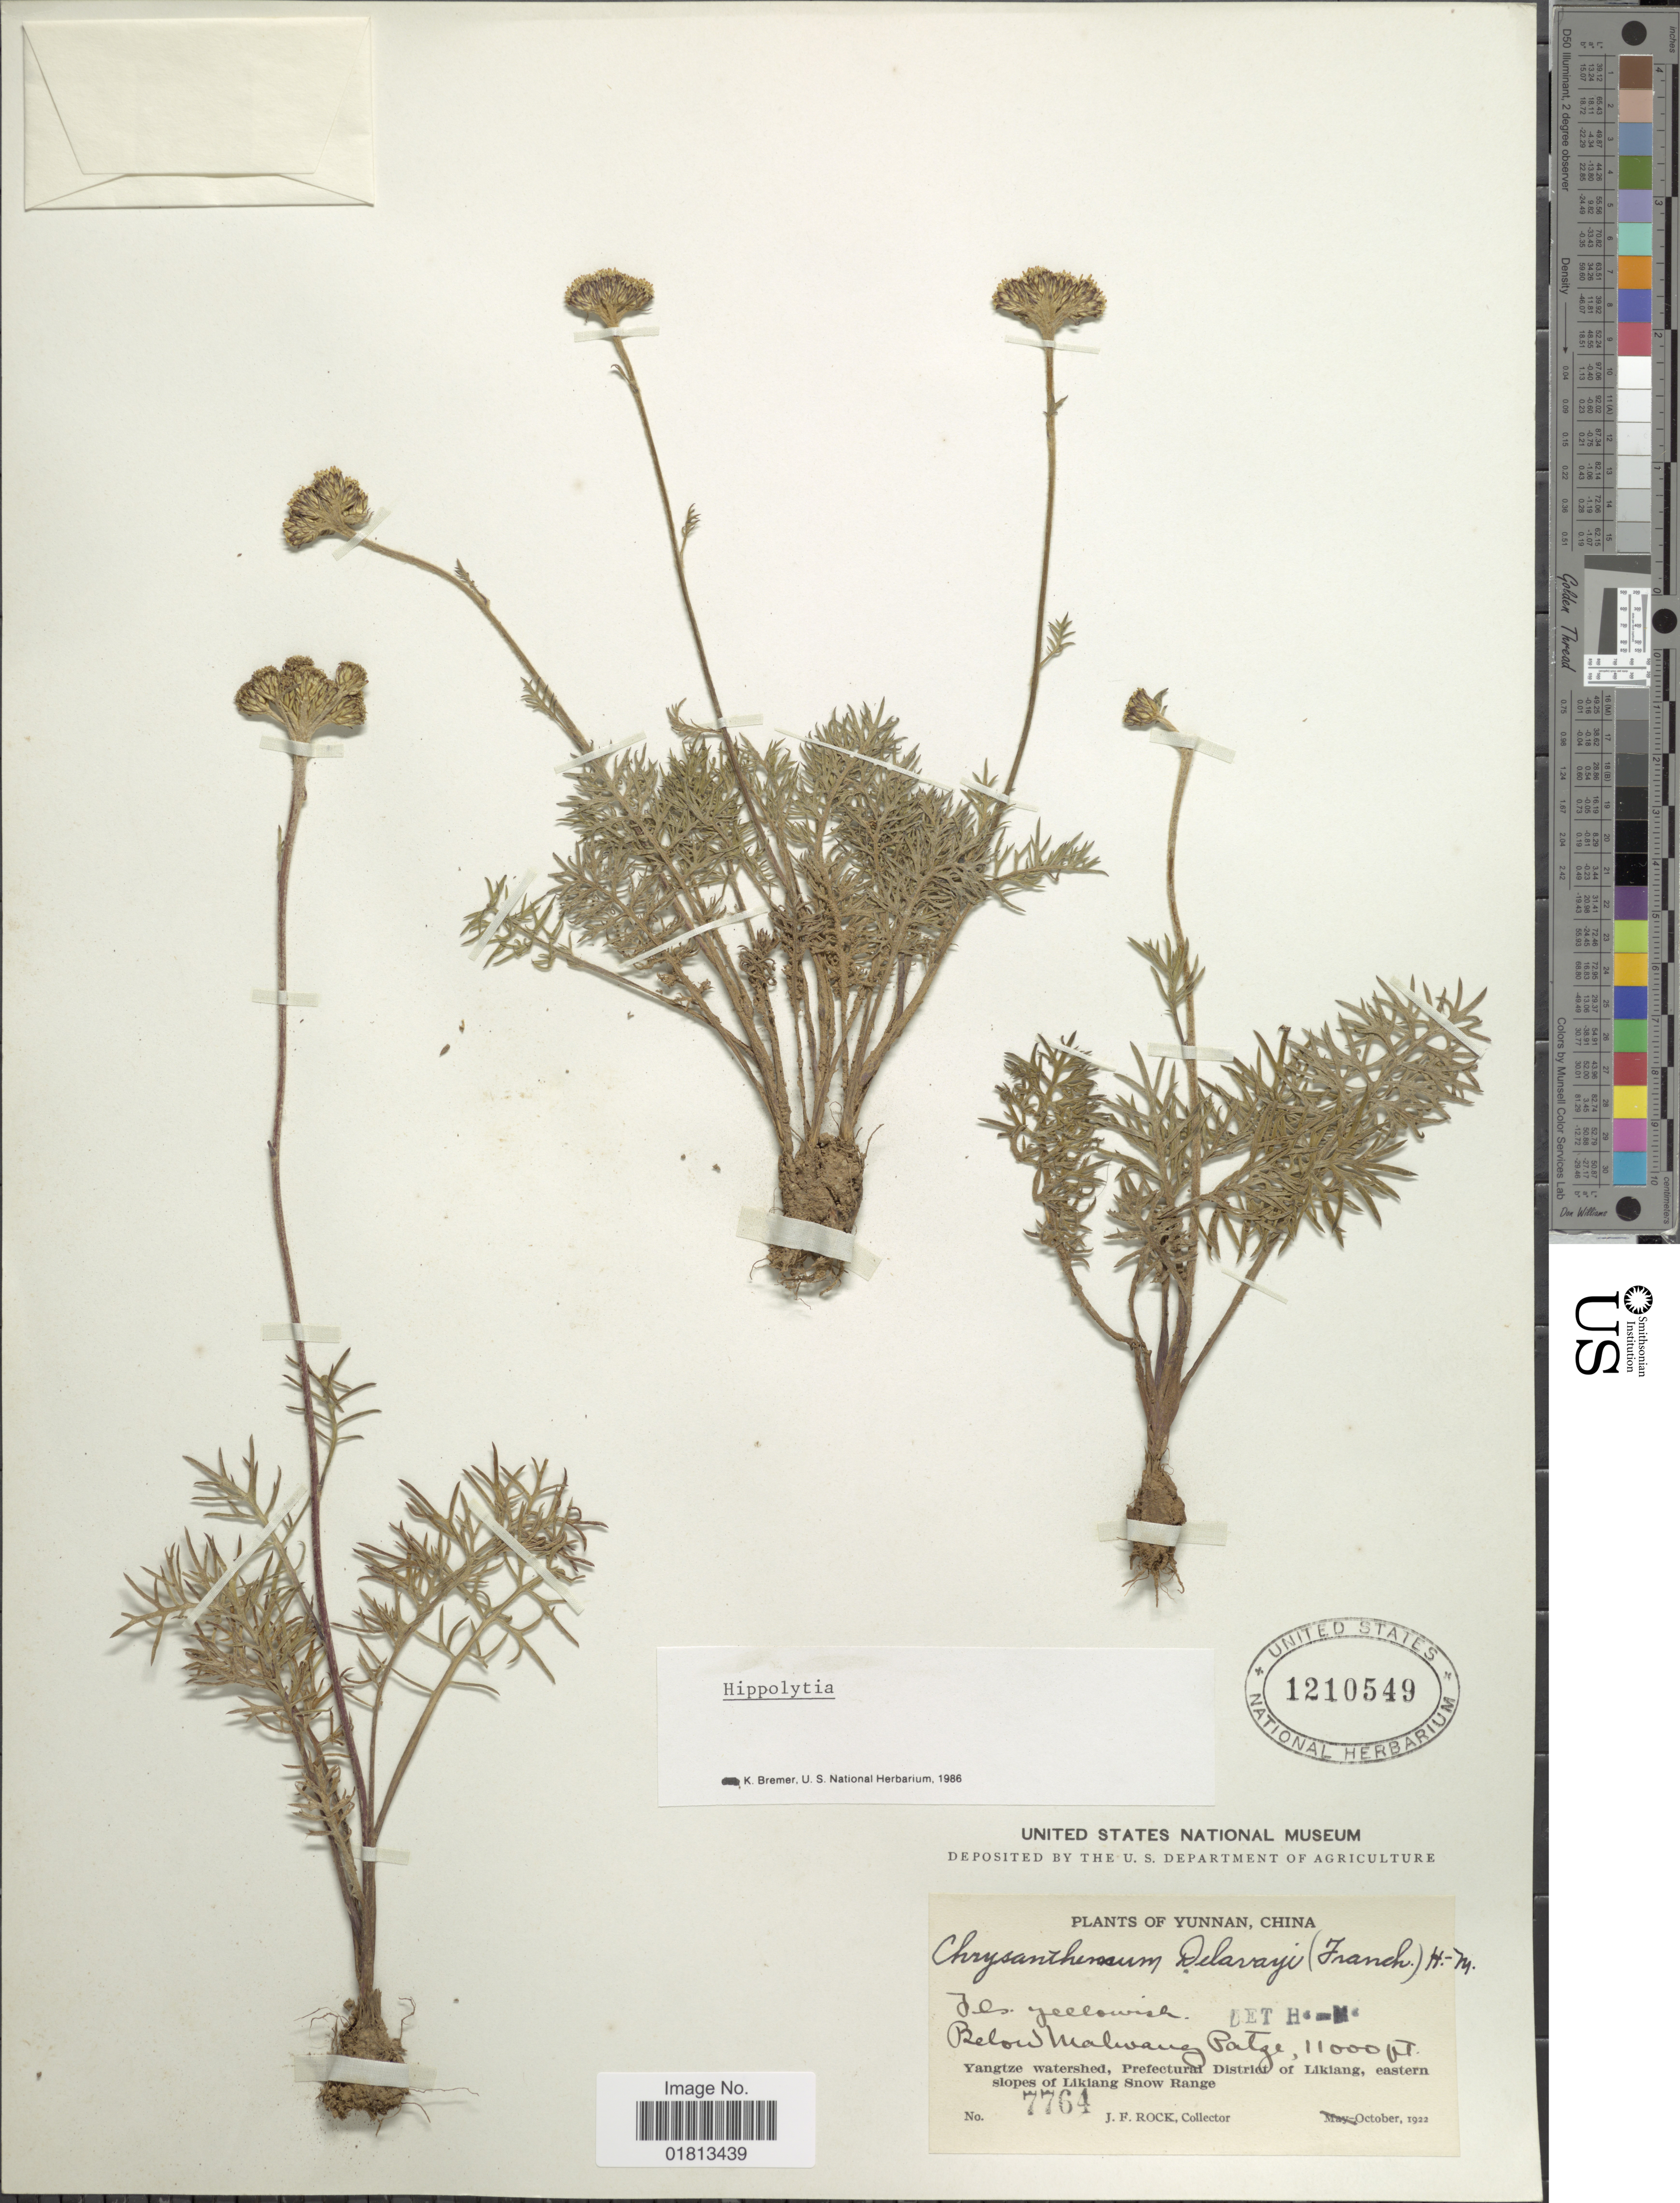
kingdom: Plantae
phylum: Tracheophyta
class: Magnoliopsida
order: Asterales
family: Asteraceae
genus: Hippolytia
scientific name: Hippolytia delavayi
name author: Franch.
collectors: J. Rock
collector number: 7764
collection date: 1922-10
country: China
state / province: Yunnan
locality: Yunnan, China, Below Malwang Patze, Yangtze watershed, Prefecturai District of Likiang, eastern slopes of Likiang Snow Range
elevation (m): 3353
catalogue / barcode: US 1210549